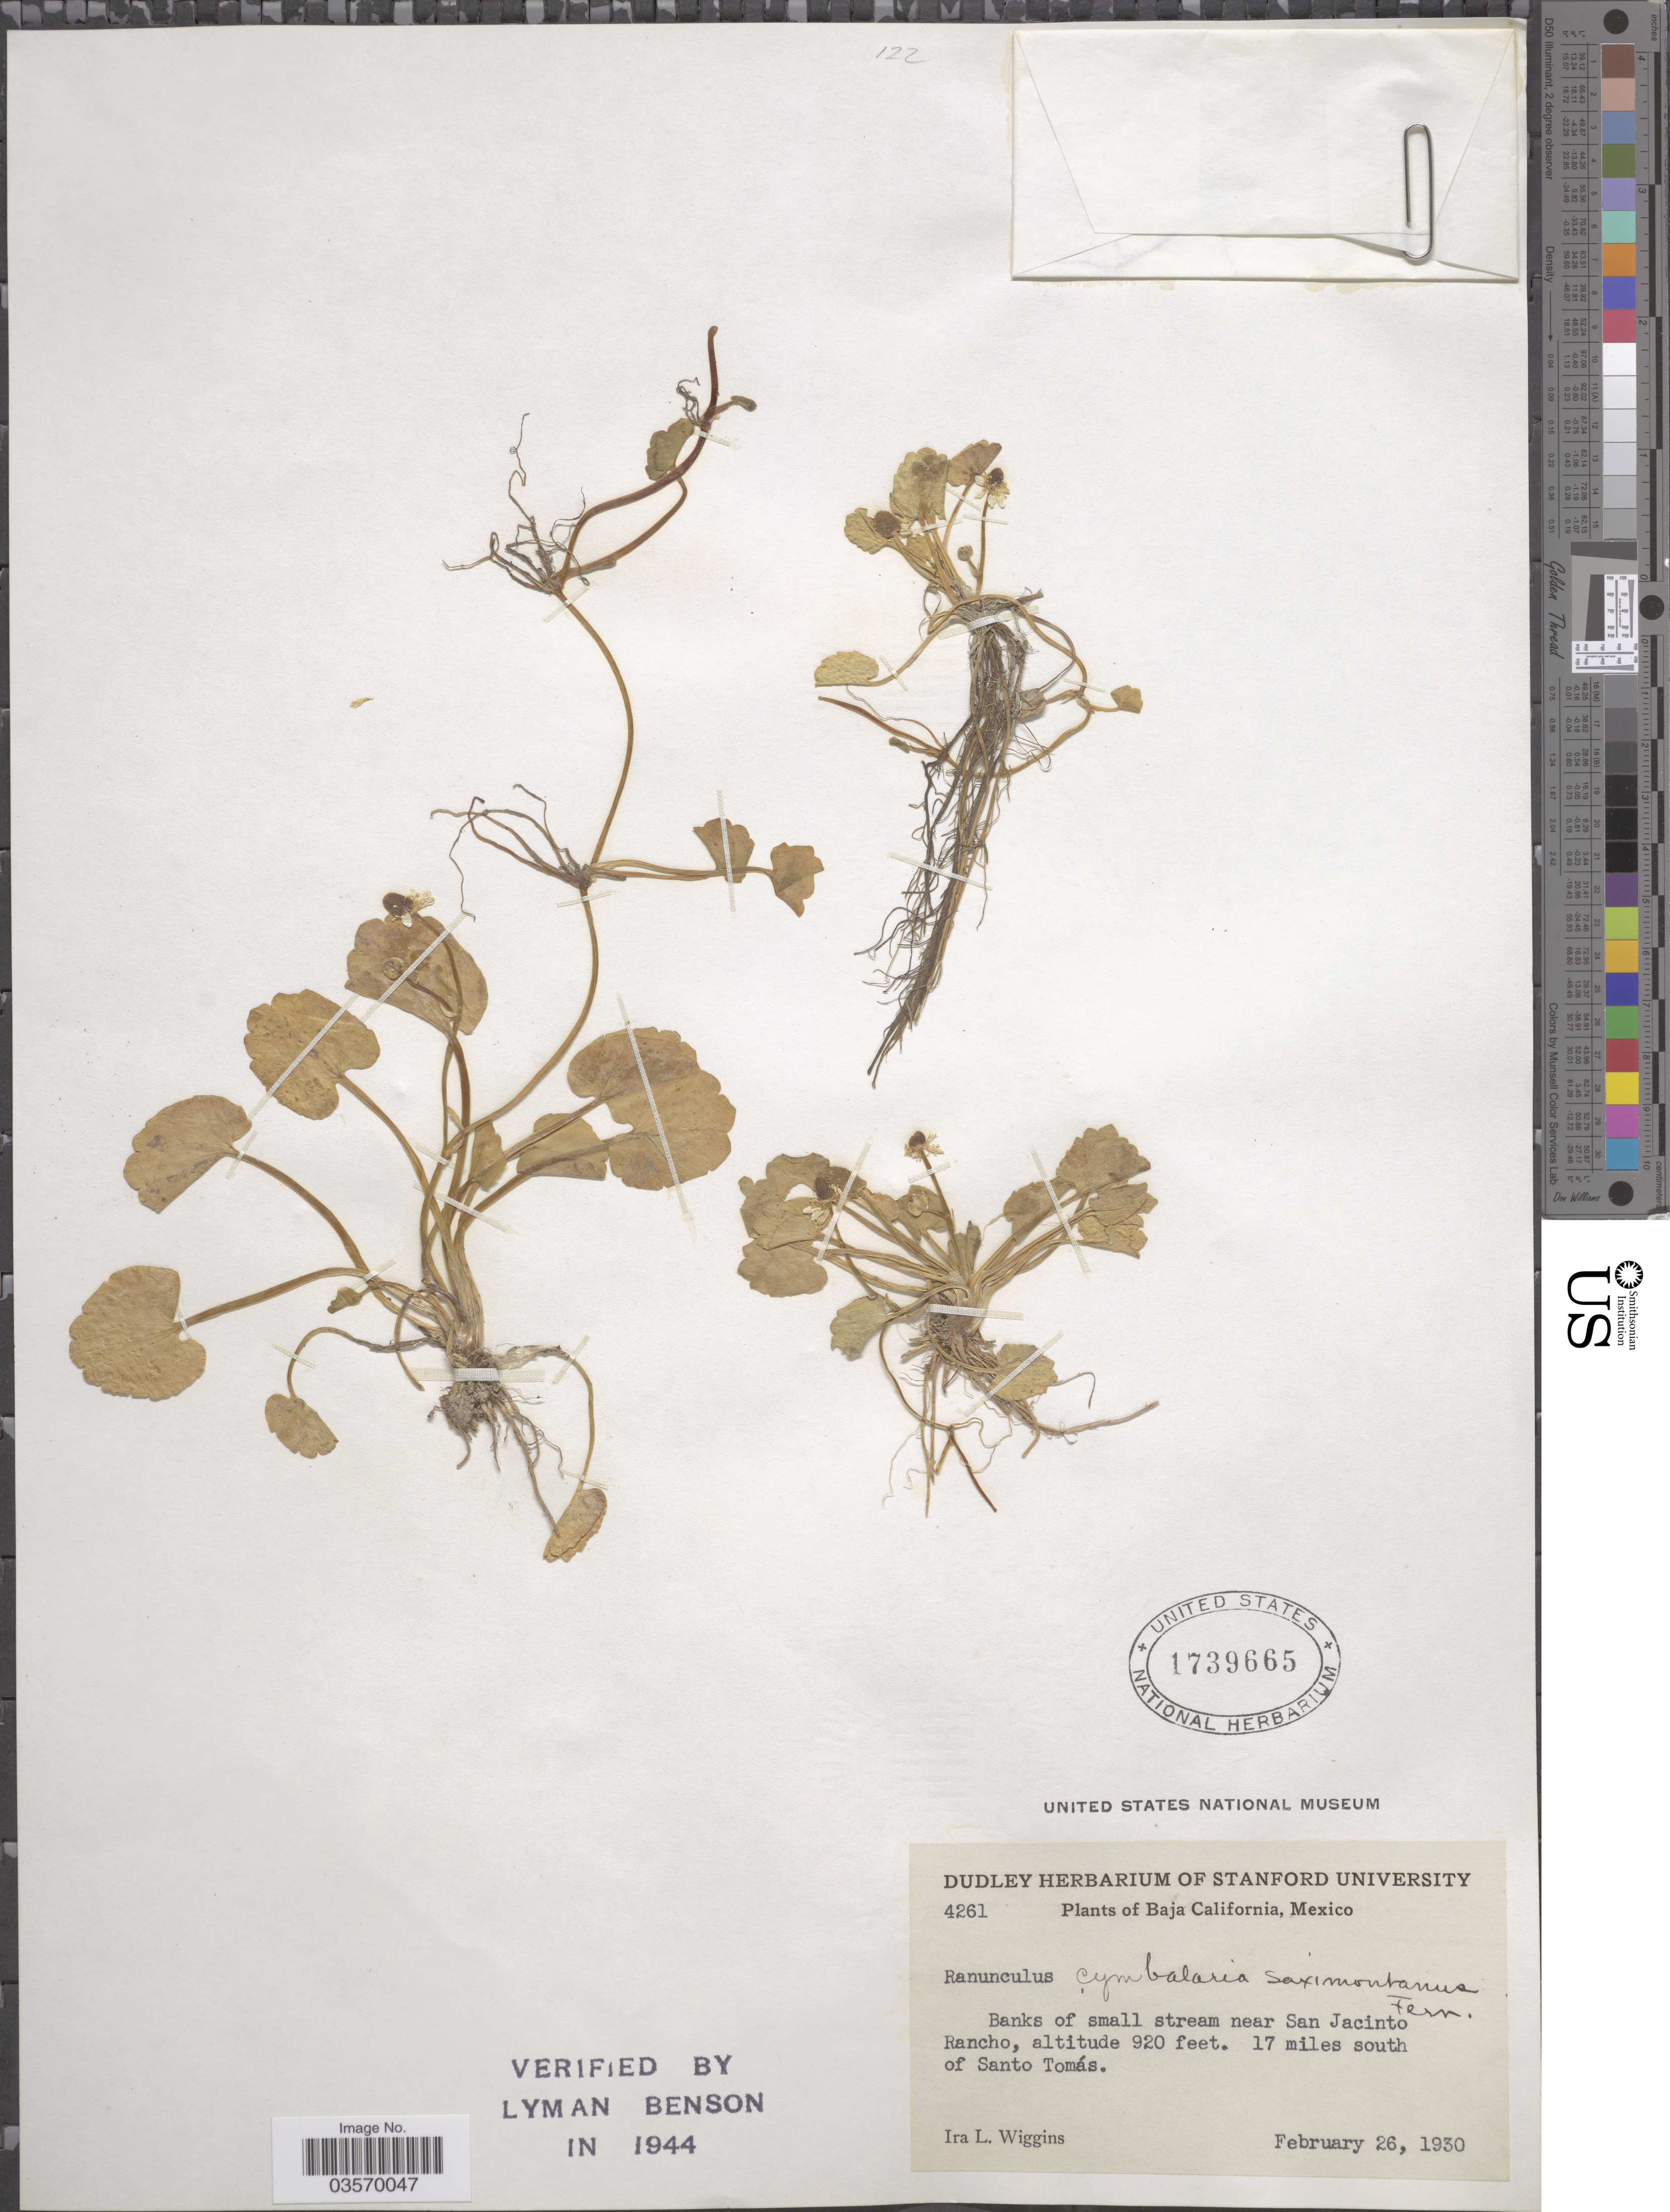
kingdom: Plantae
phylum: Tracheophyta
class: Magnoliopsida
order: Ranunculales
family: Ranunculaceae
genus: Halerpestes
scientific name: Halerpestes cymbalaria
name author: (Pursh) Greene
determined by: Strong, M. T., (US), Smithsonian Institution - National Museum of Natural History (UNITED STATES)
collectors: I. L. Wiggins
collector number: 4261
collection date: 1930-02-26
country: Mexico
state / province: Baja California Norte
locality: Banks of small stream near San Jacinto Rancho. 17 miles south of Santo Tomás.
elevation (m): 280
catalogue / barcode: US 1739665